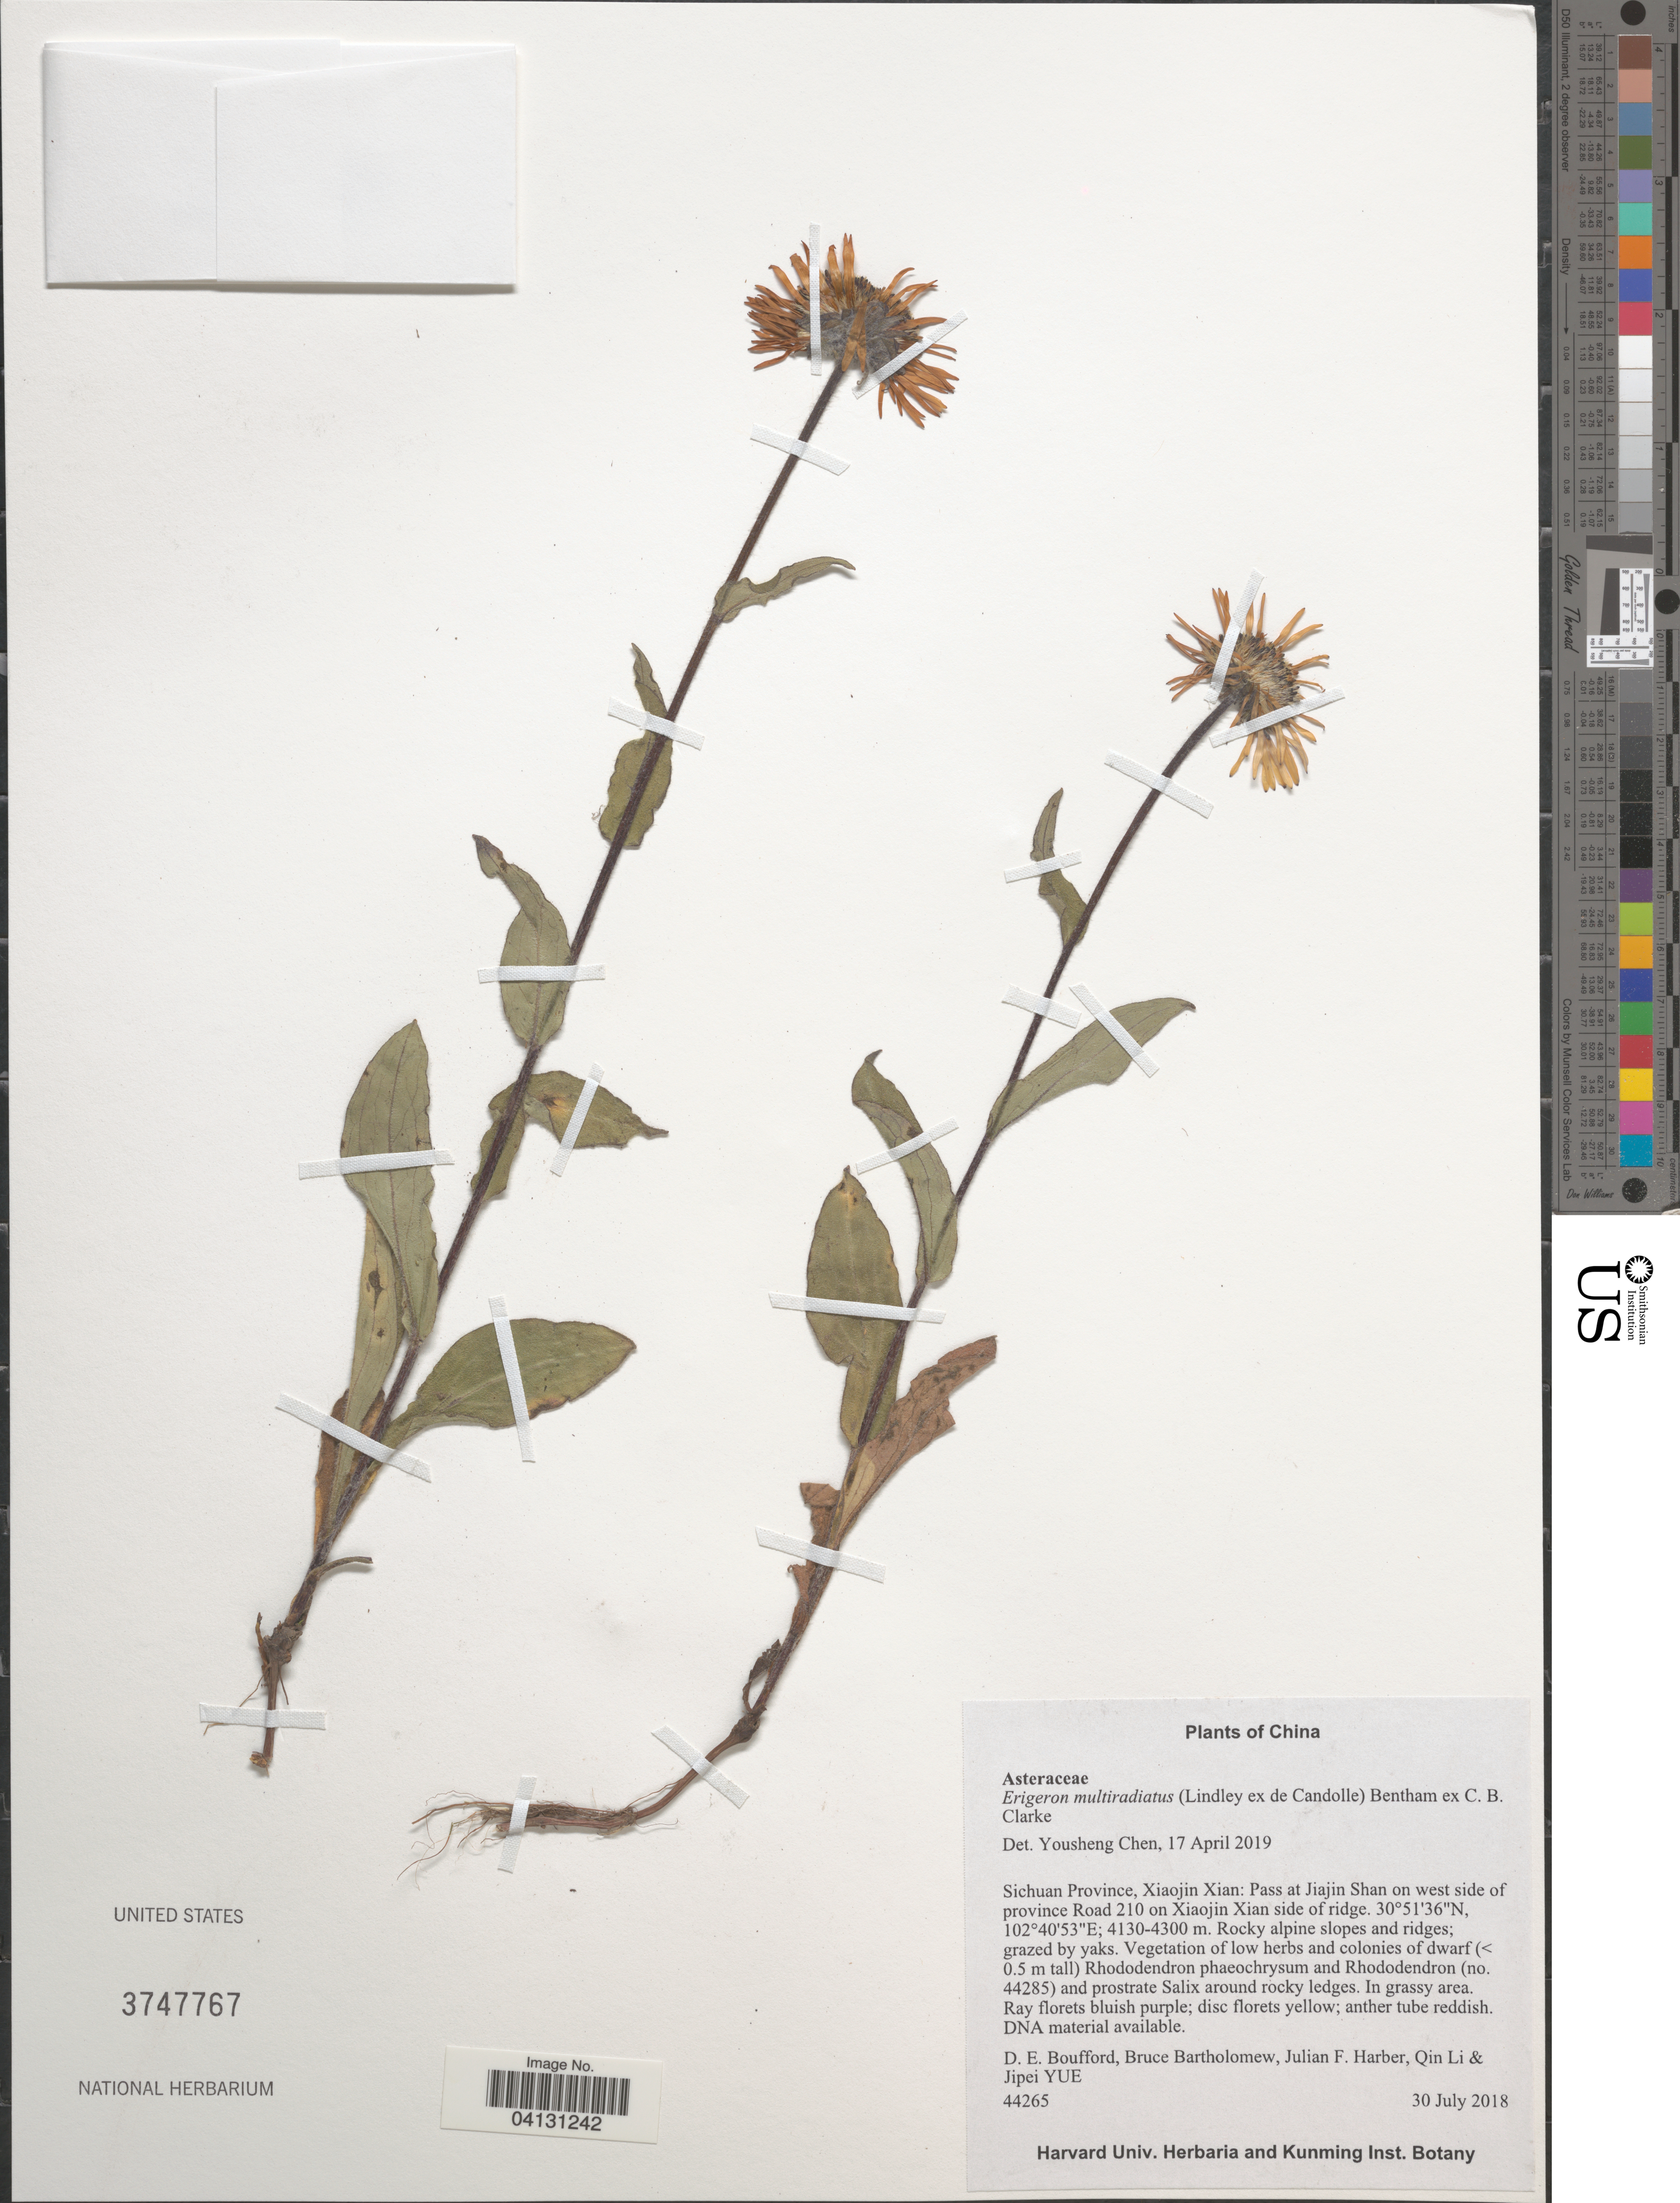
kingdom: Plantae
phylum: Tracheophyta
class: Magnoliopsida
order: Asterales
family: Asteraceae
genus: Erigeron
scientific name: Erigeron multiradiatus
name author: (Lindl. ex DC.) Benth. ex C.B. Clarke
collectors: D. E. Boufford, B. Bartholomew, J. Harber, Q. J. Li & J. Yue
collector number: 44265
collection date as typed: Transcribed d/m/y: 30/7/2018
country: China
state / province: Sichuan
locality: Xiaojin Xian: Pass at Jiajin Shan on west side of province Road 210 on Xiaojin Xian side of ridge.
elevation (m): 4130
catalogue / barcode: US 3747767